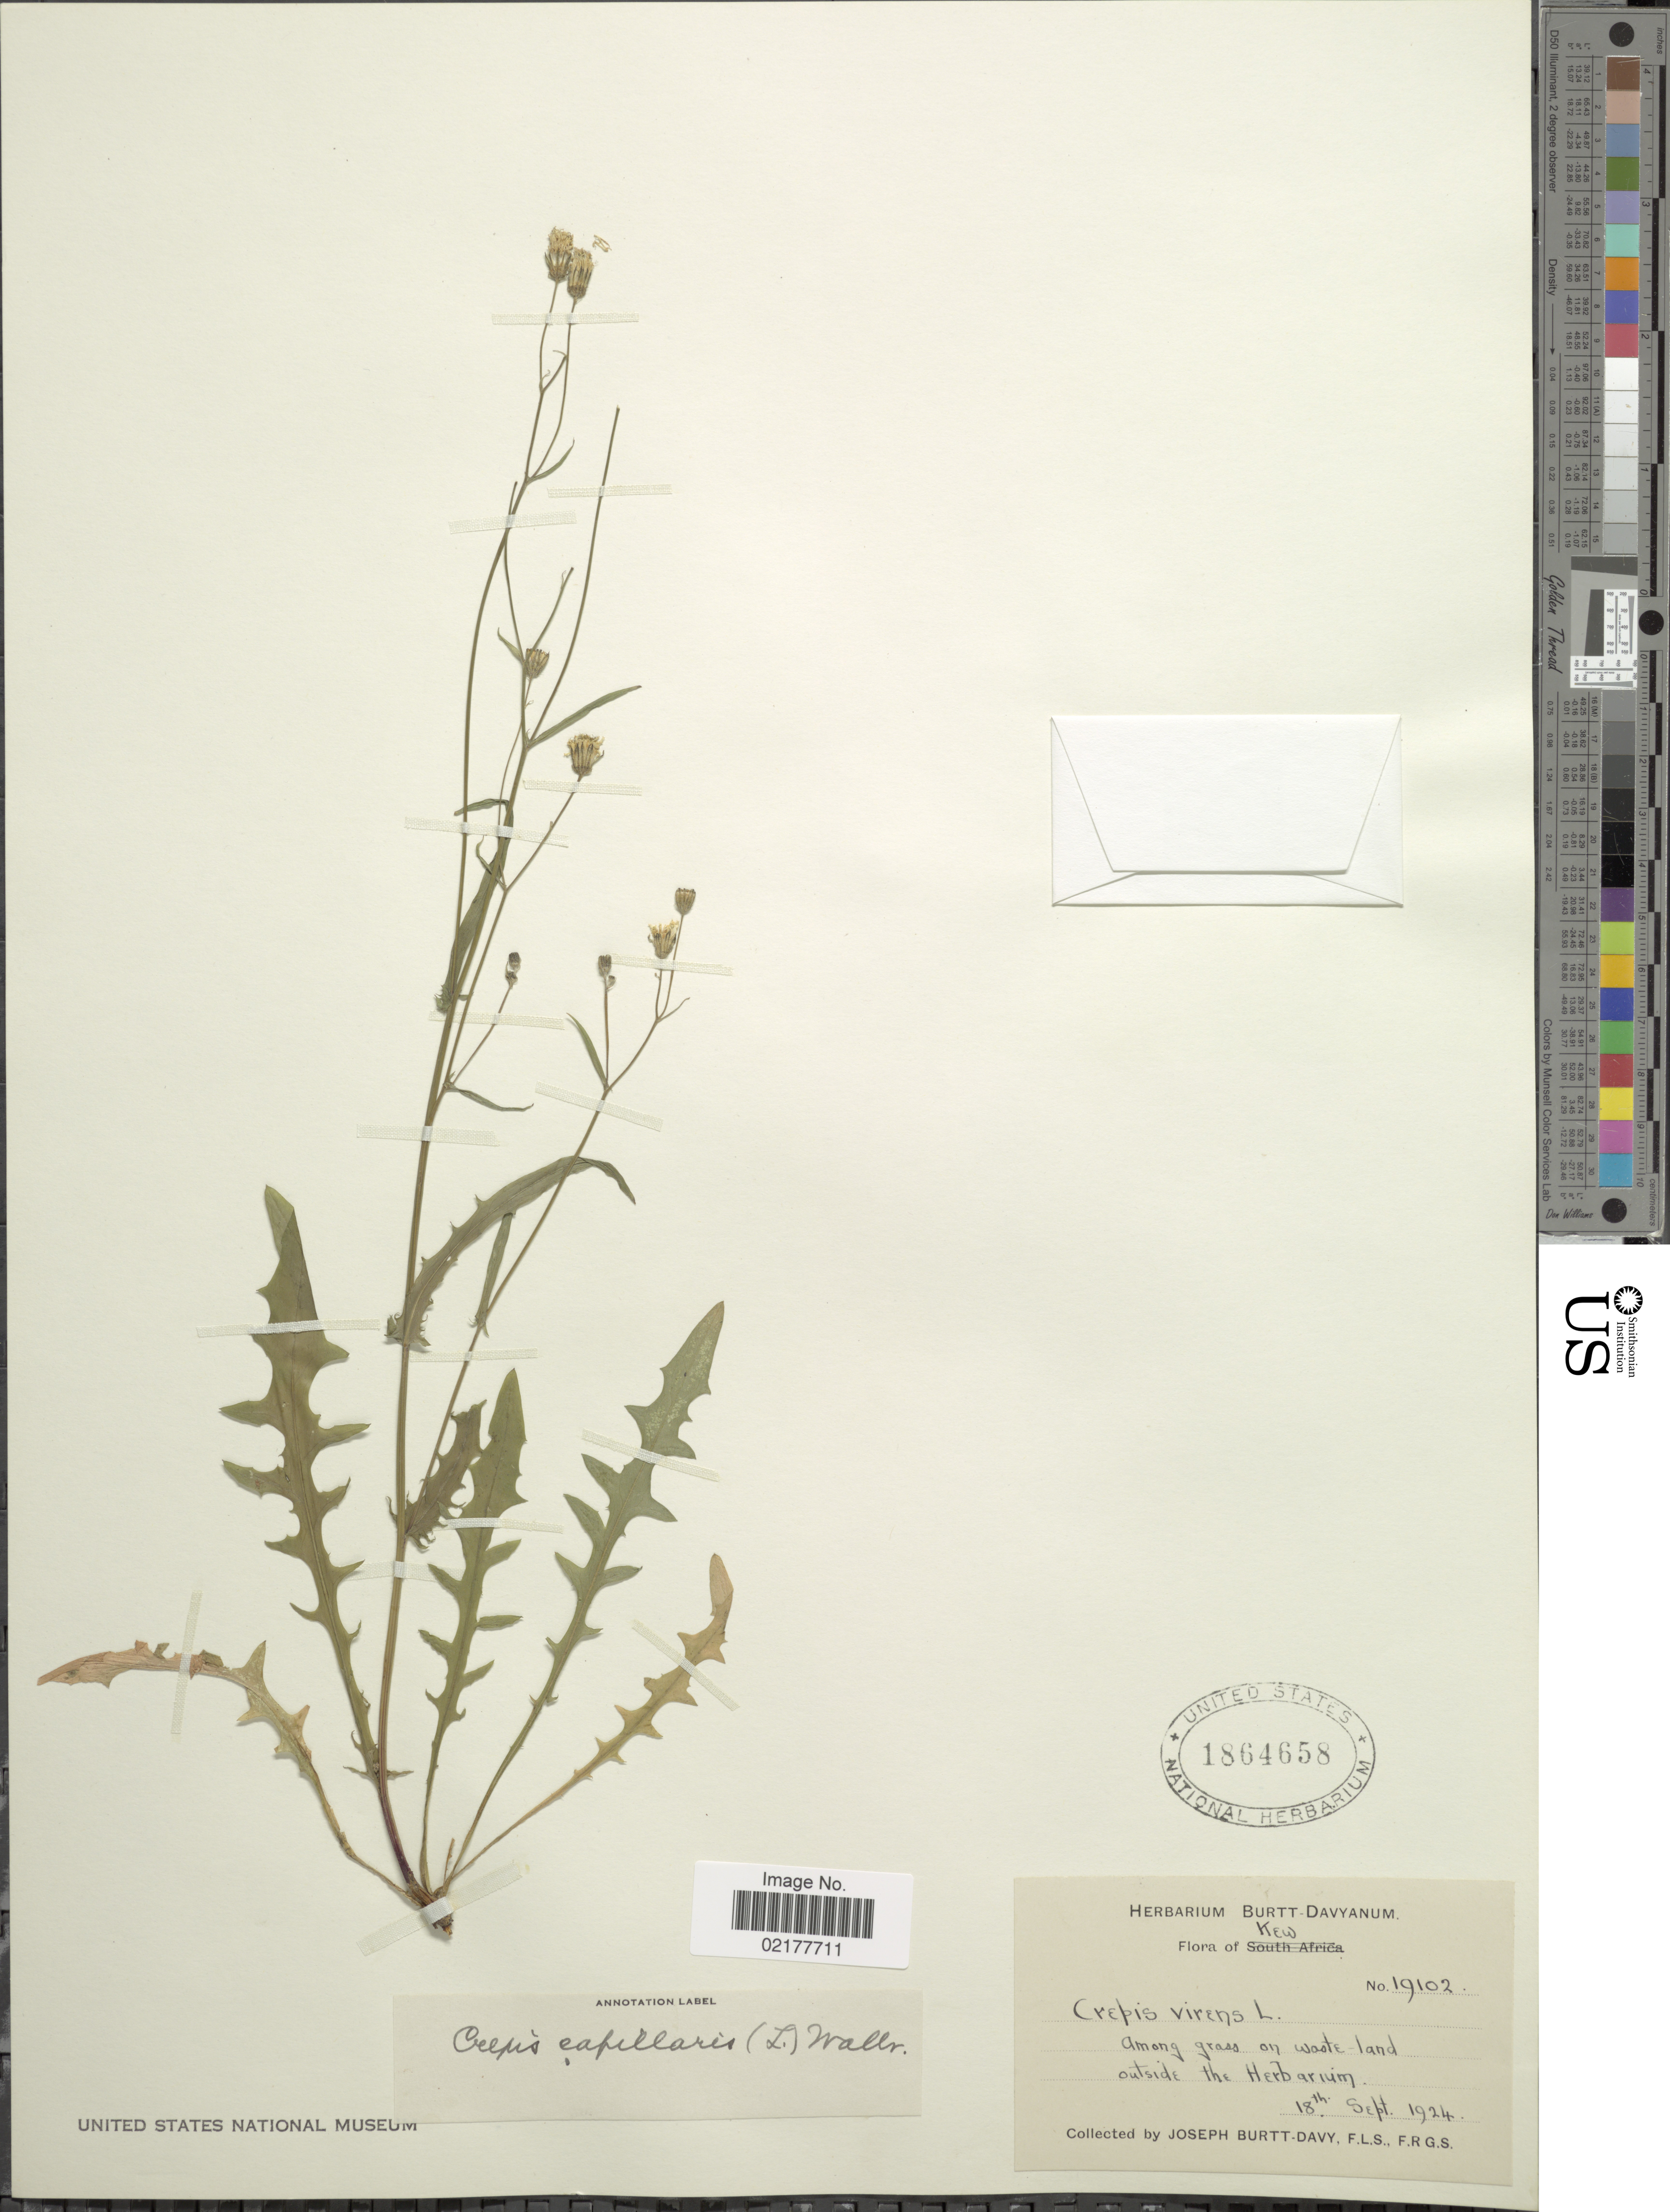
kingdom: Plantae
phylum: Tracheophyta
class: Magnoliopsida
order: Asterales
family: Asteraceae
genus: Crepis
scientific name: Crepis capillaris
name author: (L.) Wallr.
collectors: J. Burtt Davy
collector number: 19102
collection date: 1924-09-18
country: United Kingdom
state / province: England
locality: Kew. Outside the Herbarium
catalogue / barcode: US 1864658